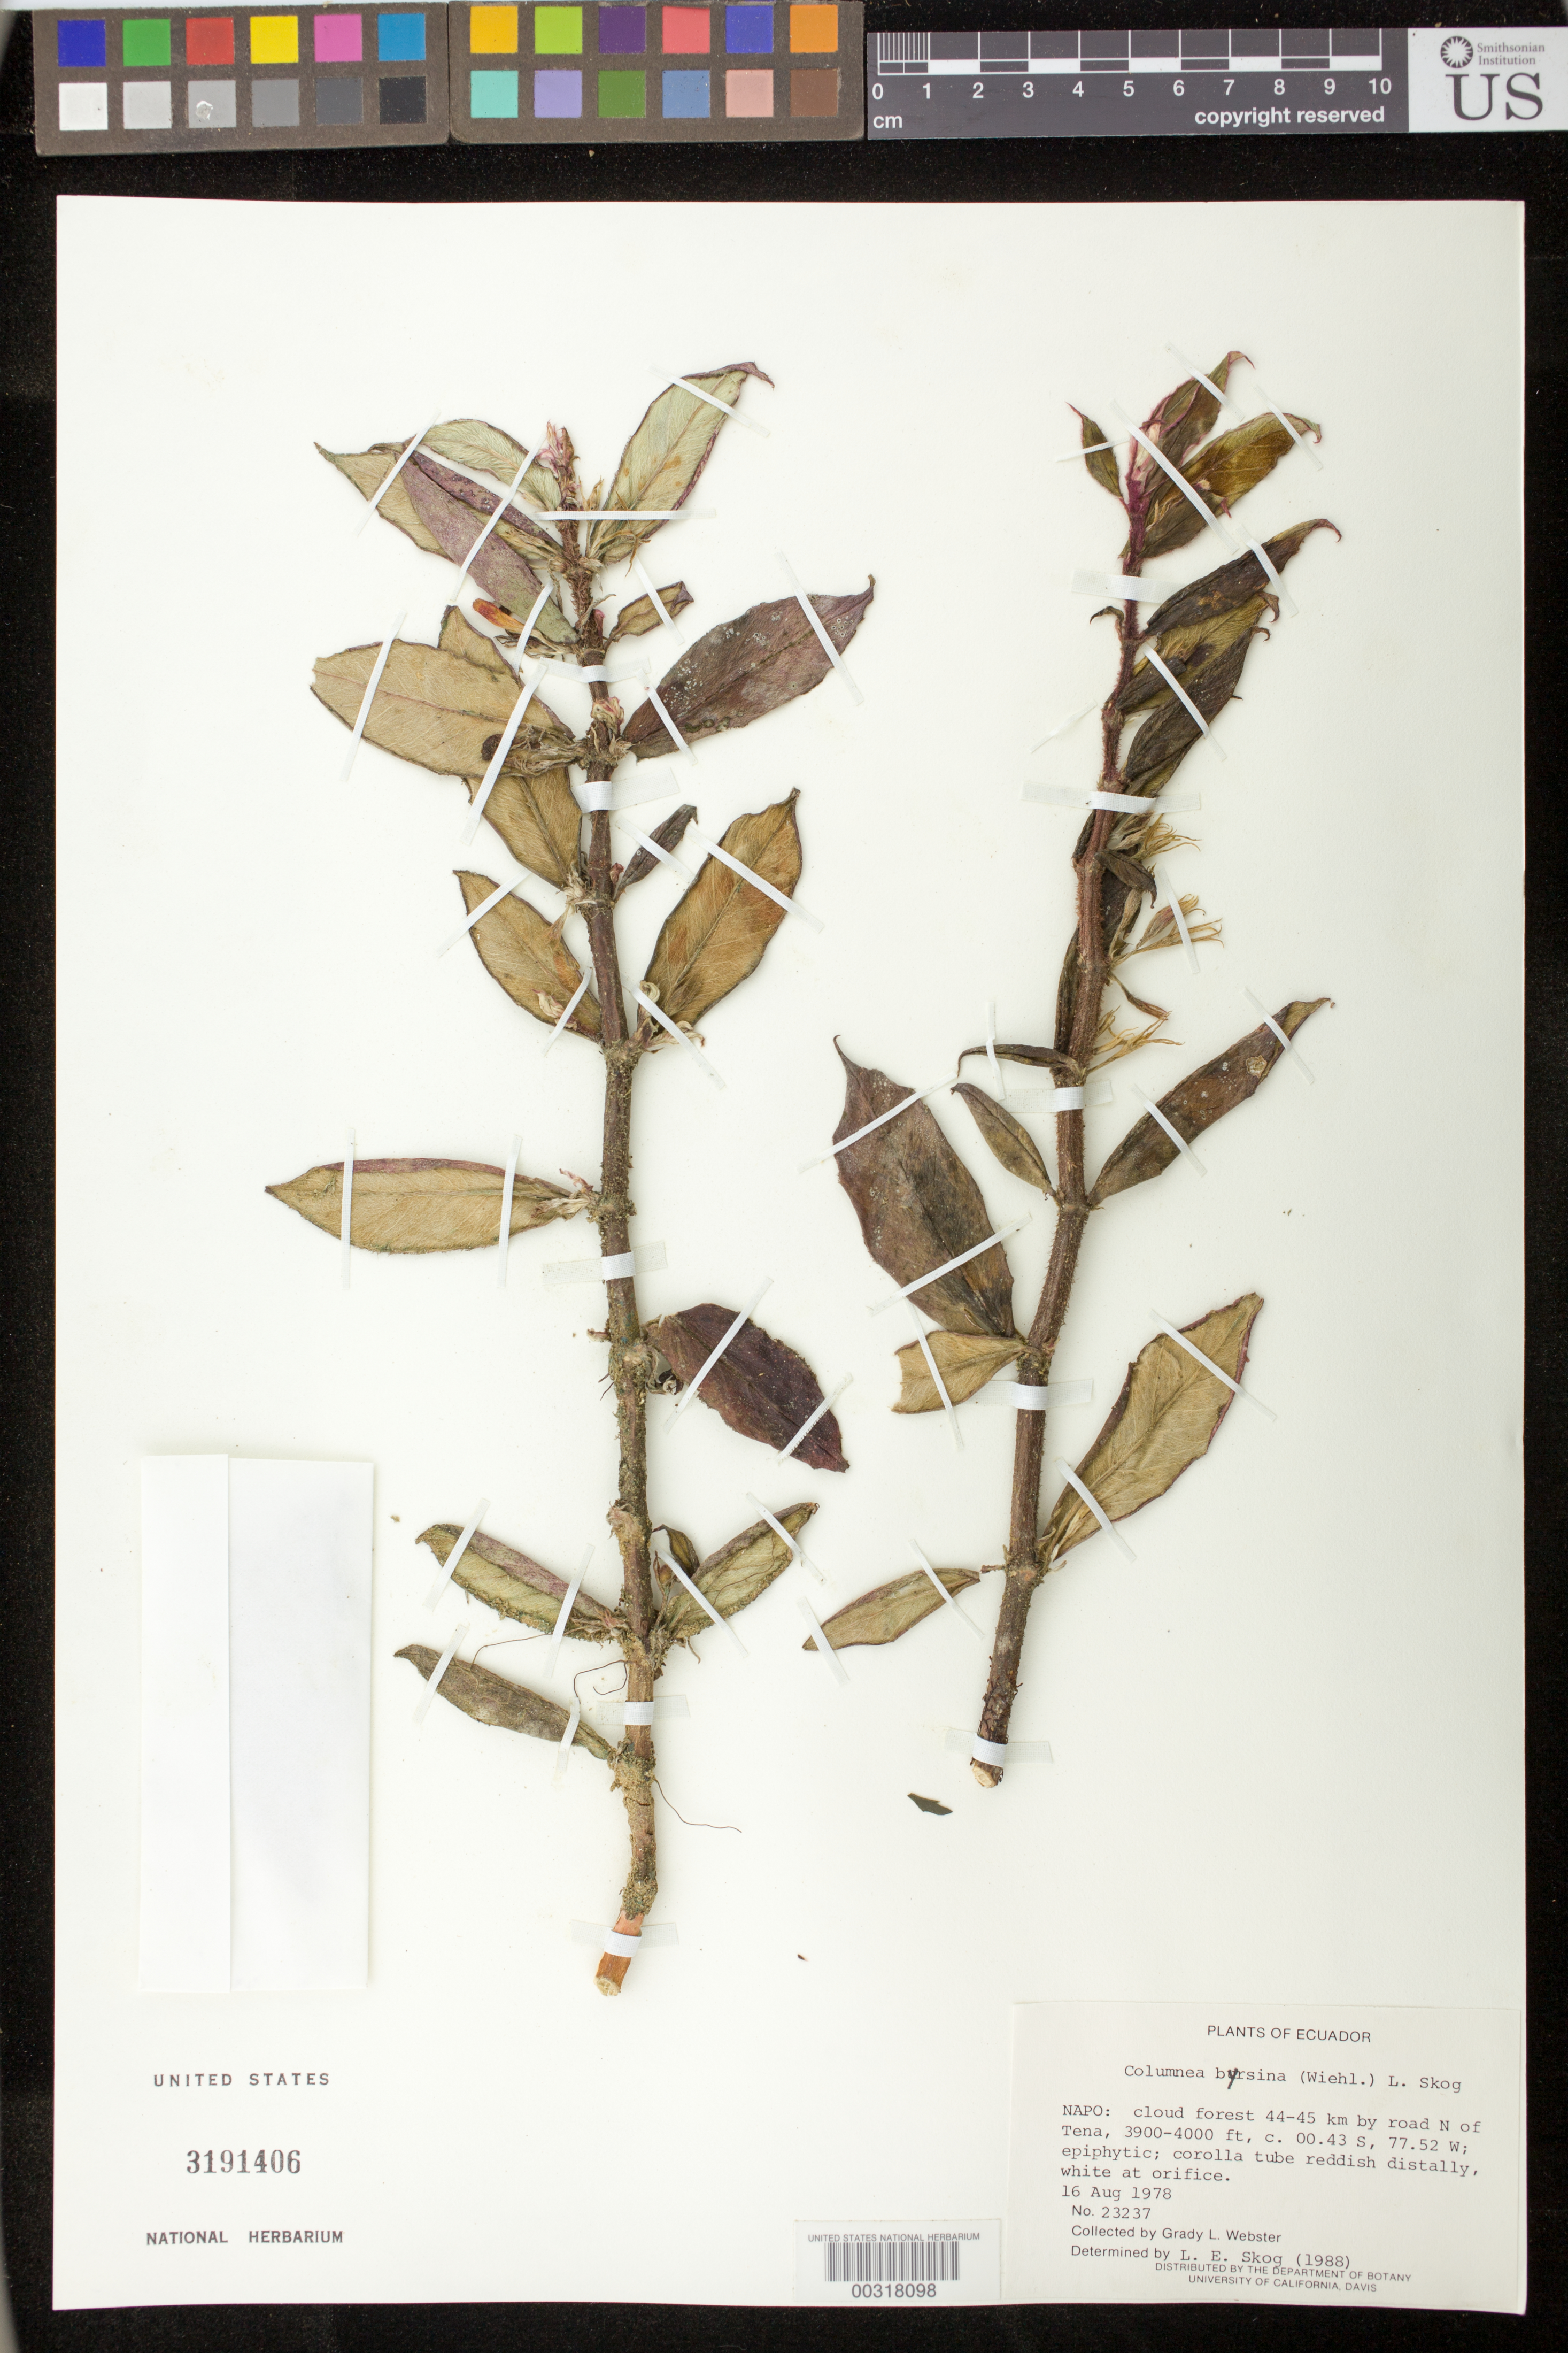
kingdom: Plantae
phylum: Tracheophyta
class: Magnoliopsida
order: Lamiales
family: Gesneriaceae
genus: Columnea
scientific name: Columnea byrsina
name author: (Wiehler) L.P. Kvist & L.E. Skog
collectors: G. L. Webster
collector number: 23237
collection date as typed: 16 Aug 1978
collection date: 1978-08-16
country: Ecuador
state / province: Napo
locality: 44-45 km by road N of Tena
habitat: Cloud forest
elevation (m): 1189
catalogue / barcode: US 3191406